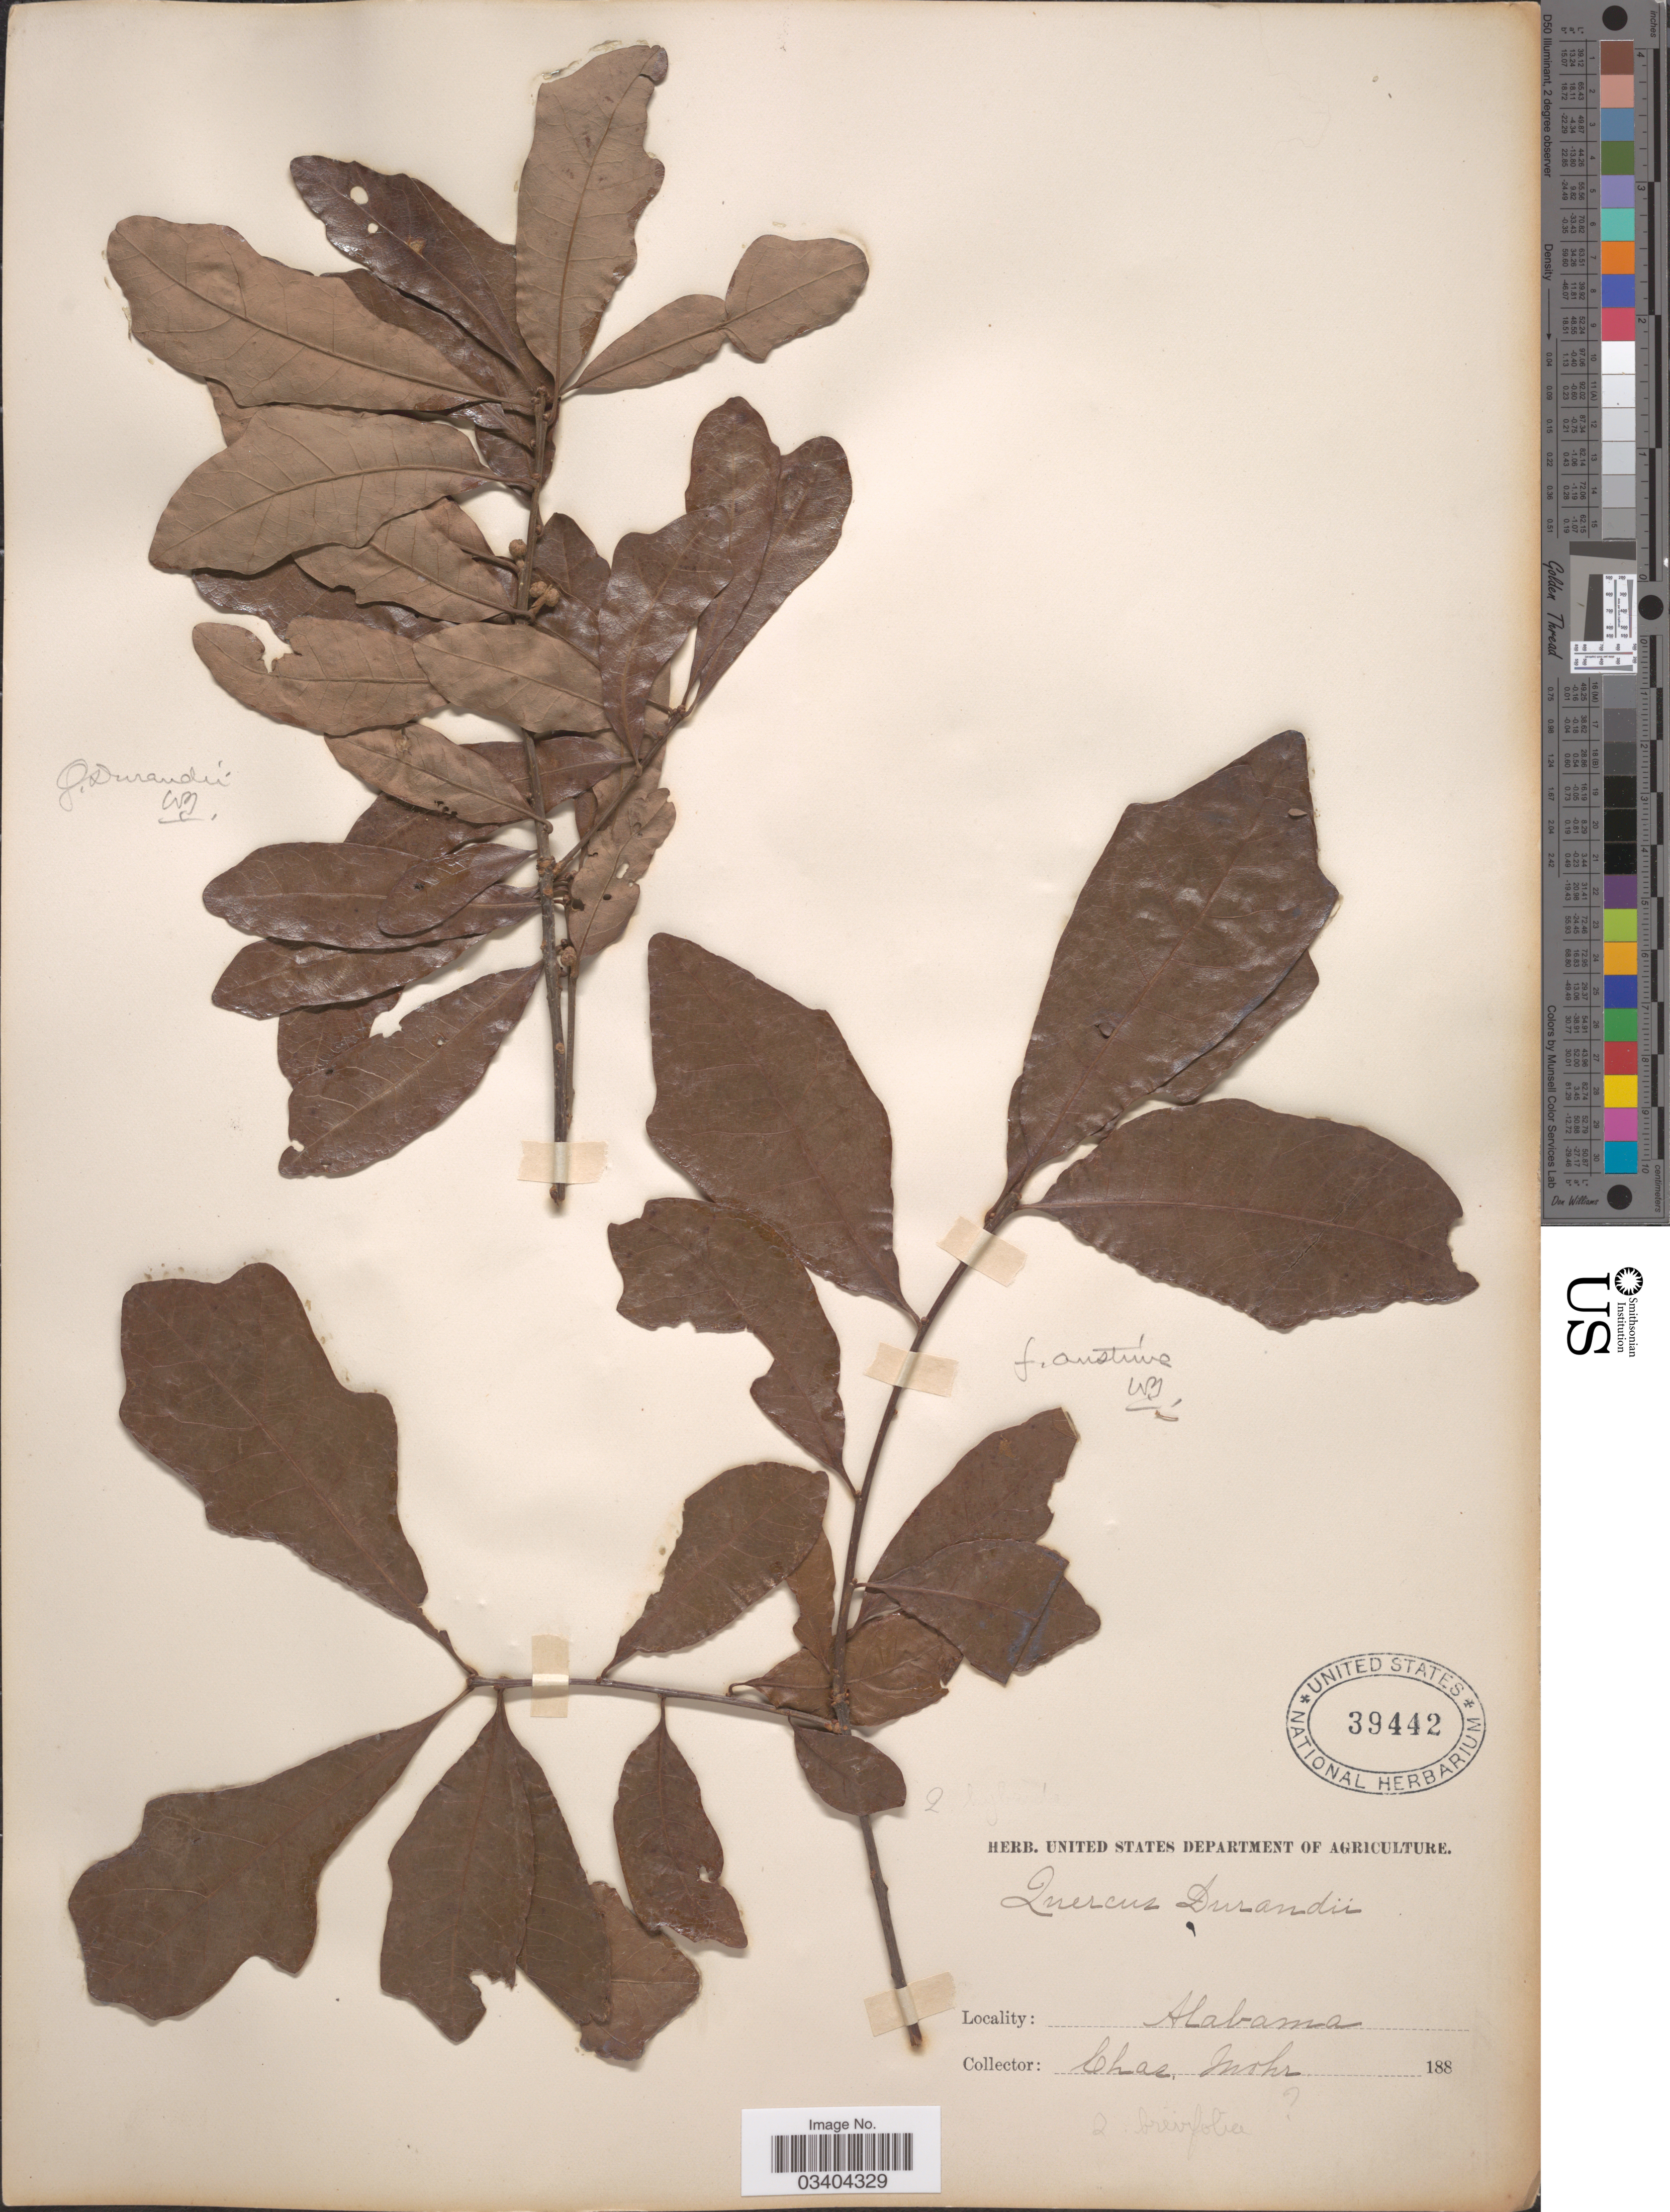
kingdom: Plantae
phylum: Tracheophyta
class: Magnoliopsida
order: Fagales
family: Fagaceae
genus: Quercus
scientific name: Quercus durandii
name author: Buckley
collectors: Mohr, C. T. (herbarium)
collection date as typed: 188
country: United States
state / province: Alabama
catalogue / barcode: US 39442